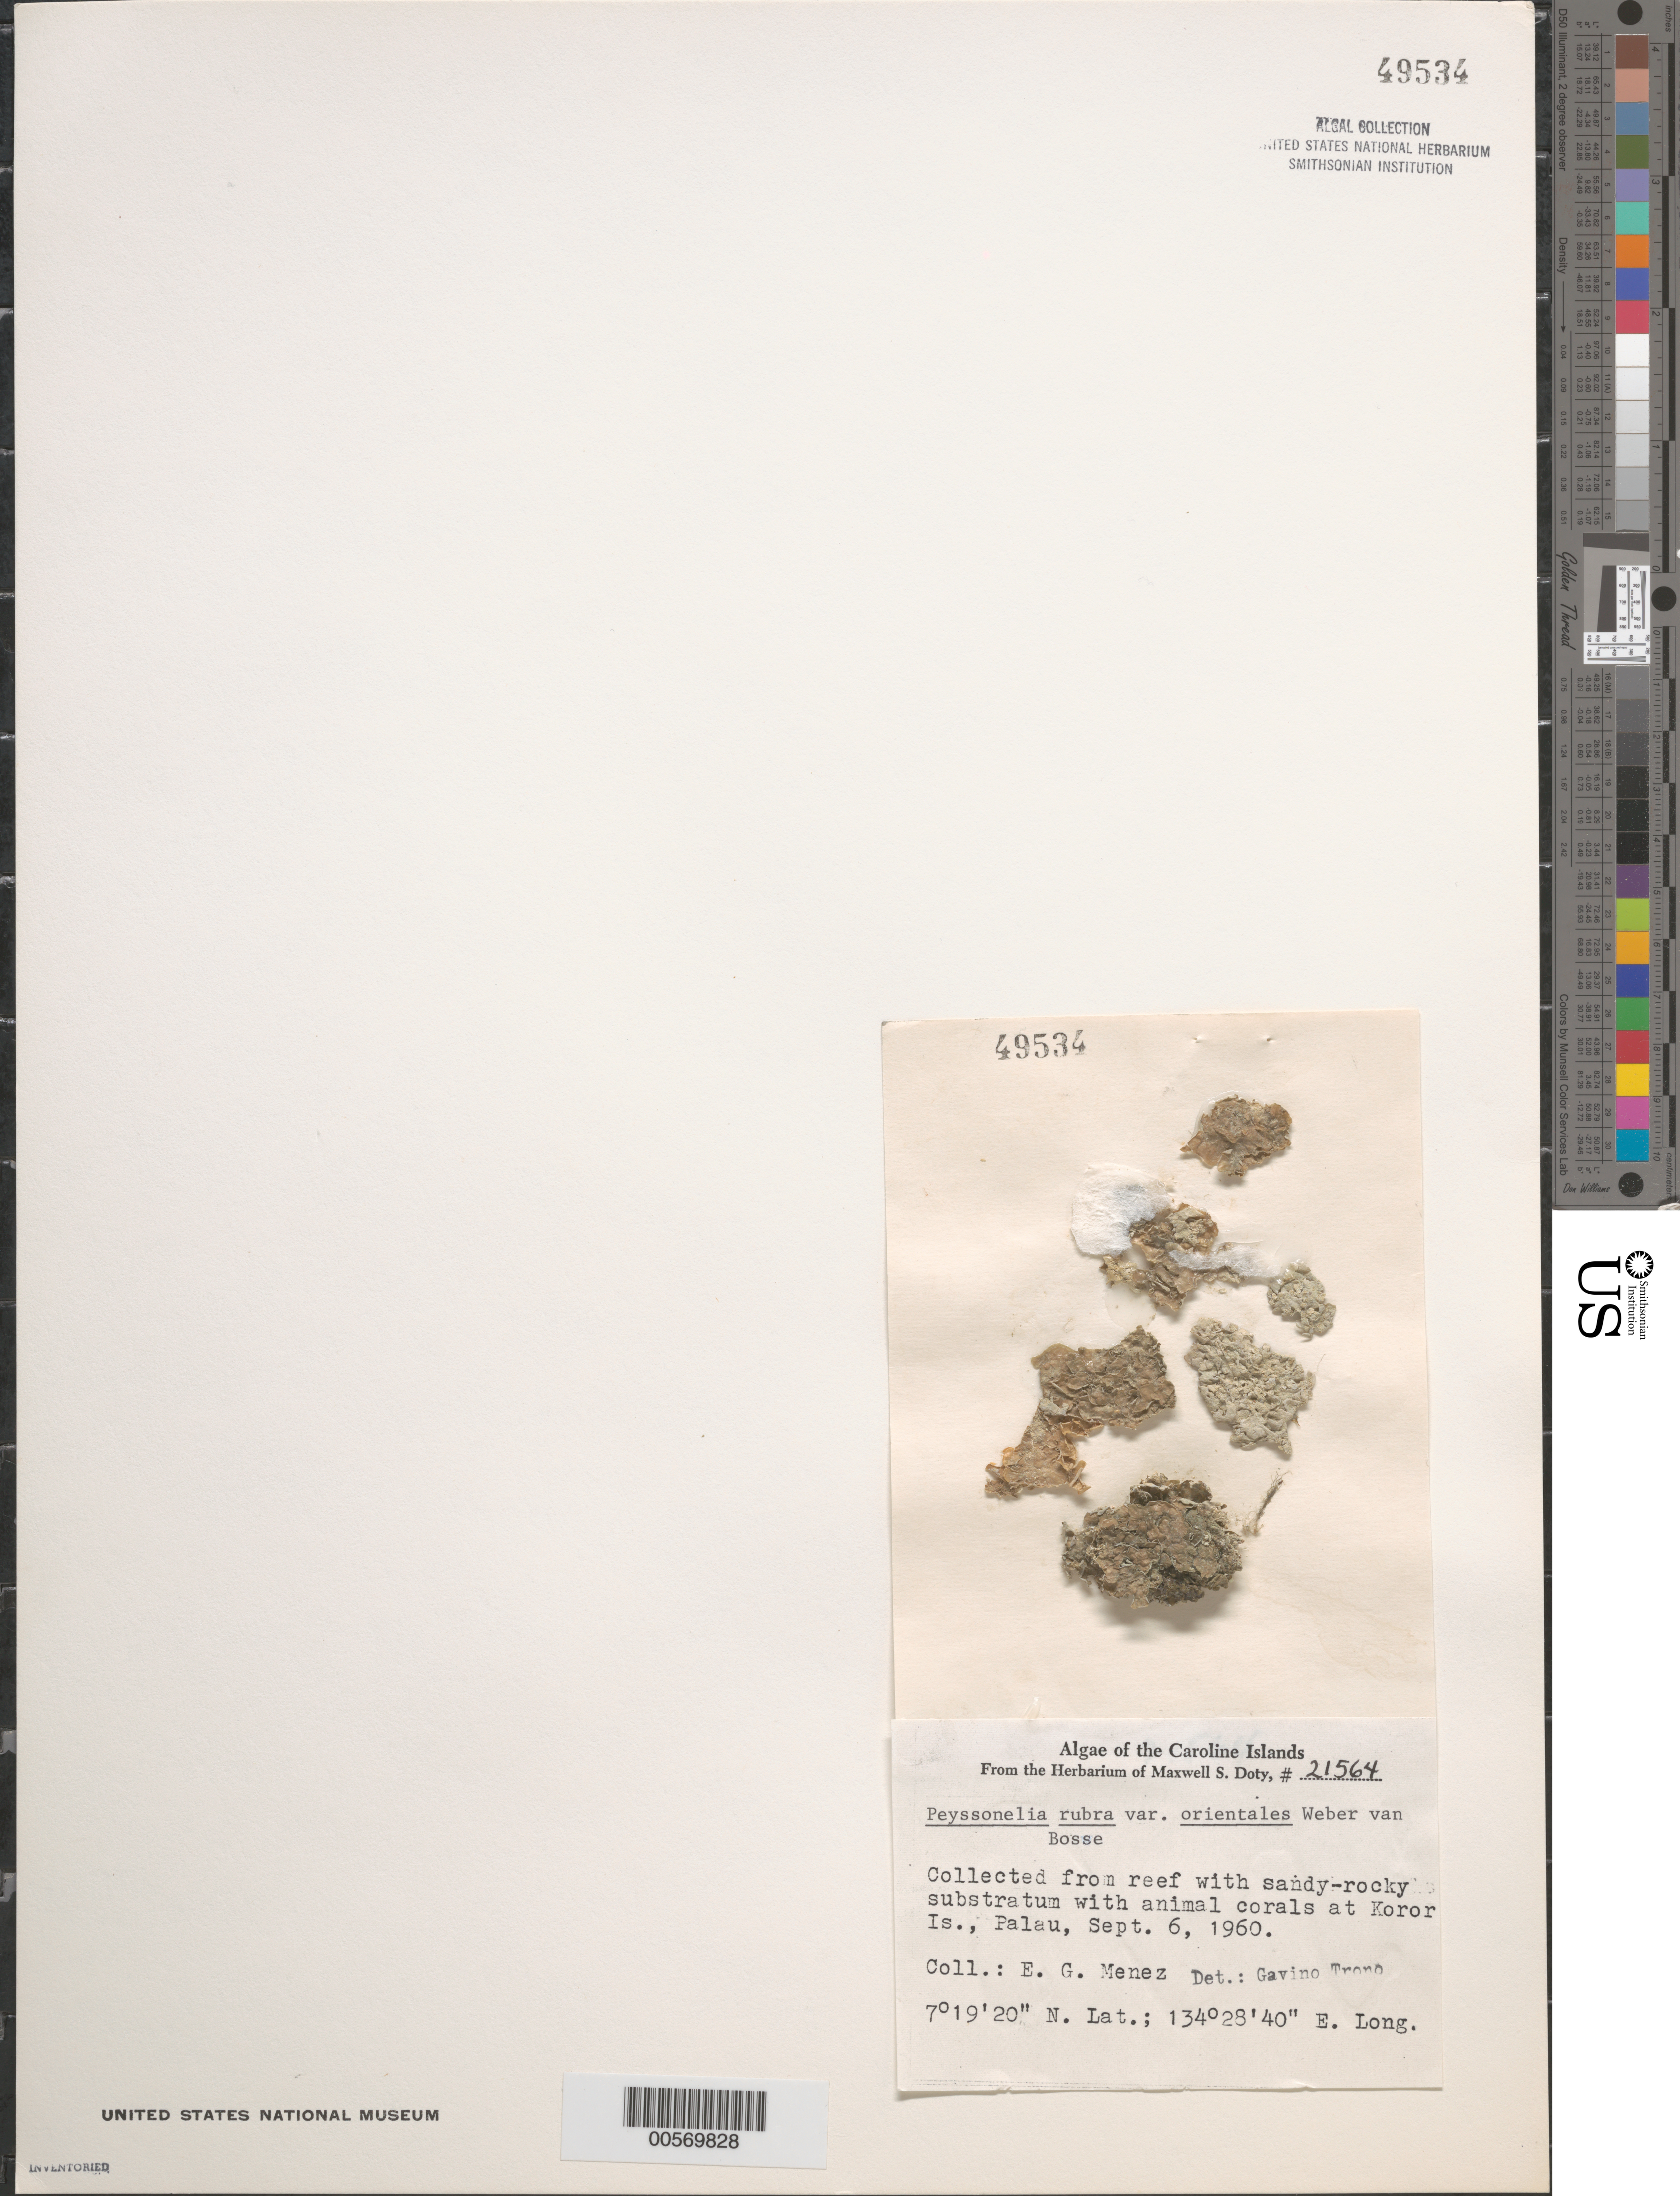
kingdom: Plantae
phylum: Rhodophyta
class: Florideophyceae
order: Peyssonneliales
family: Peyssonneliaceae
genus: Peyssonnelia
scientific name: Peyssonnelia rubra var. orientalis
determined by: Trono, Gavino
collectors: Meñez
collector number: MSD 21564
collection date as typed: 06 Sep 1960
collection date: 1960-09-06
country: Palau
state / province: Koror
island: Oreor (Koror)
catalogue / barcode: US 49534